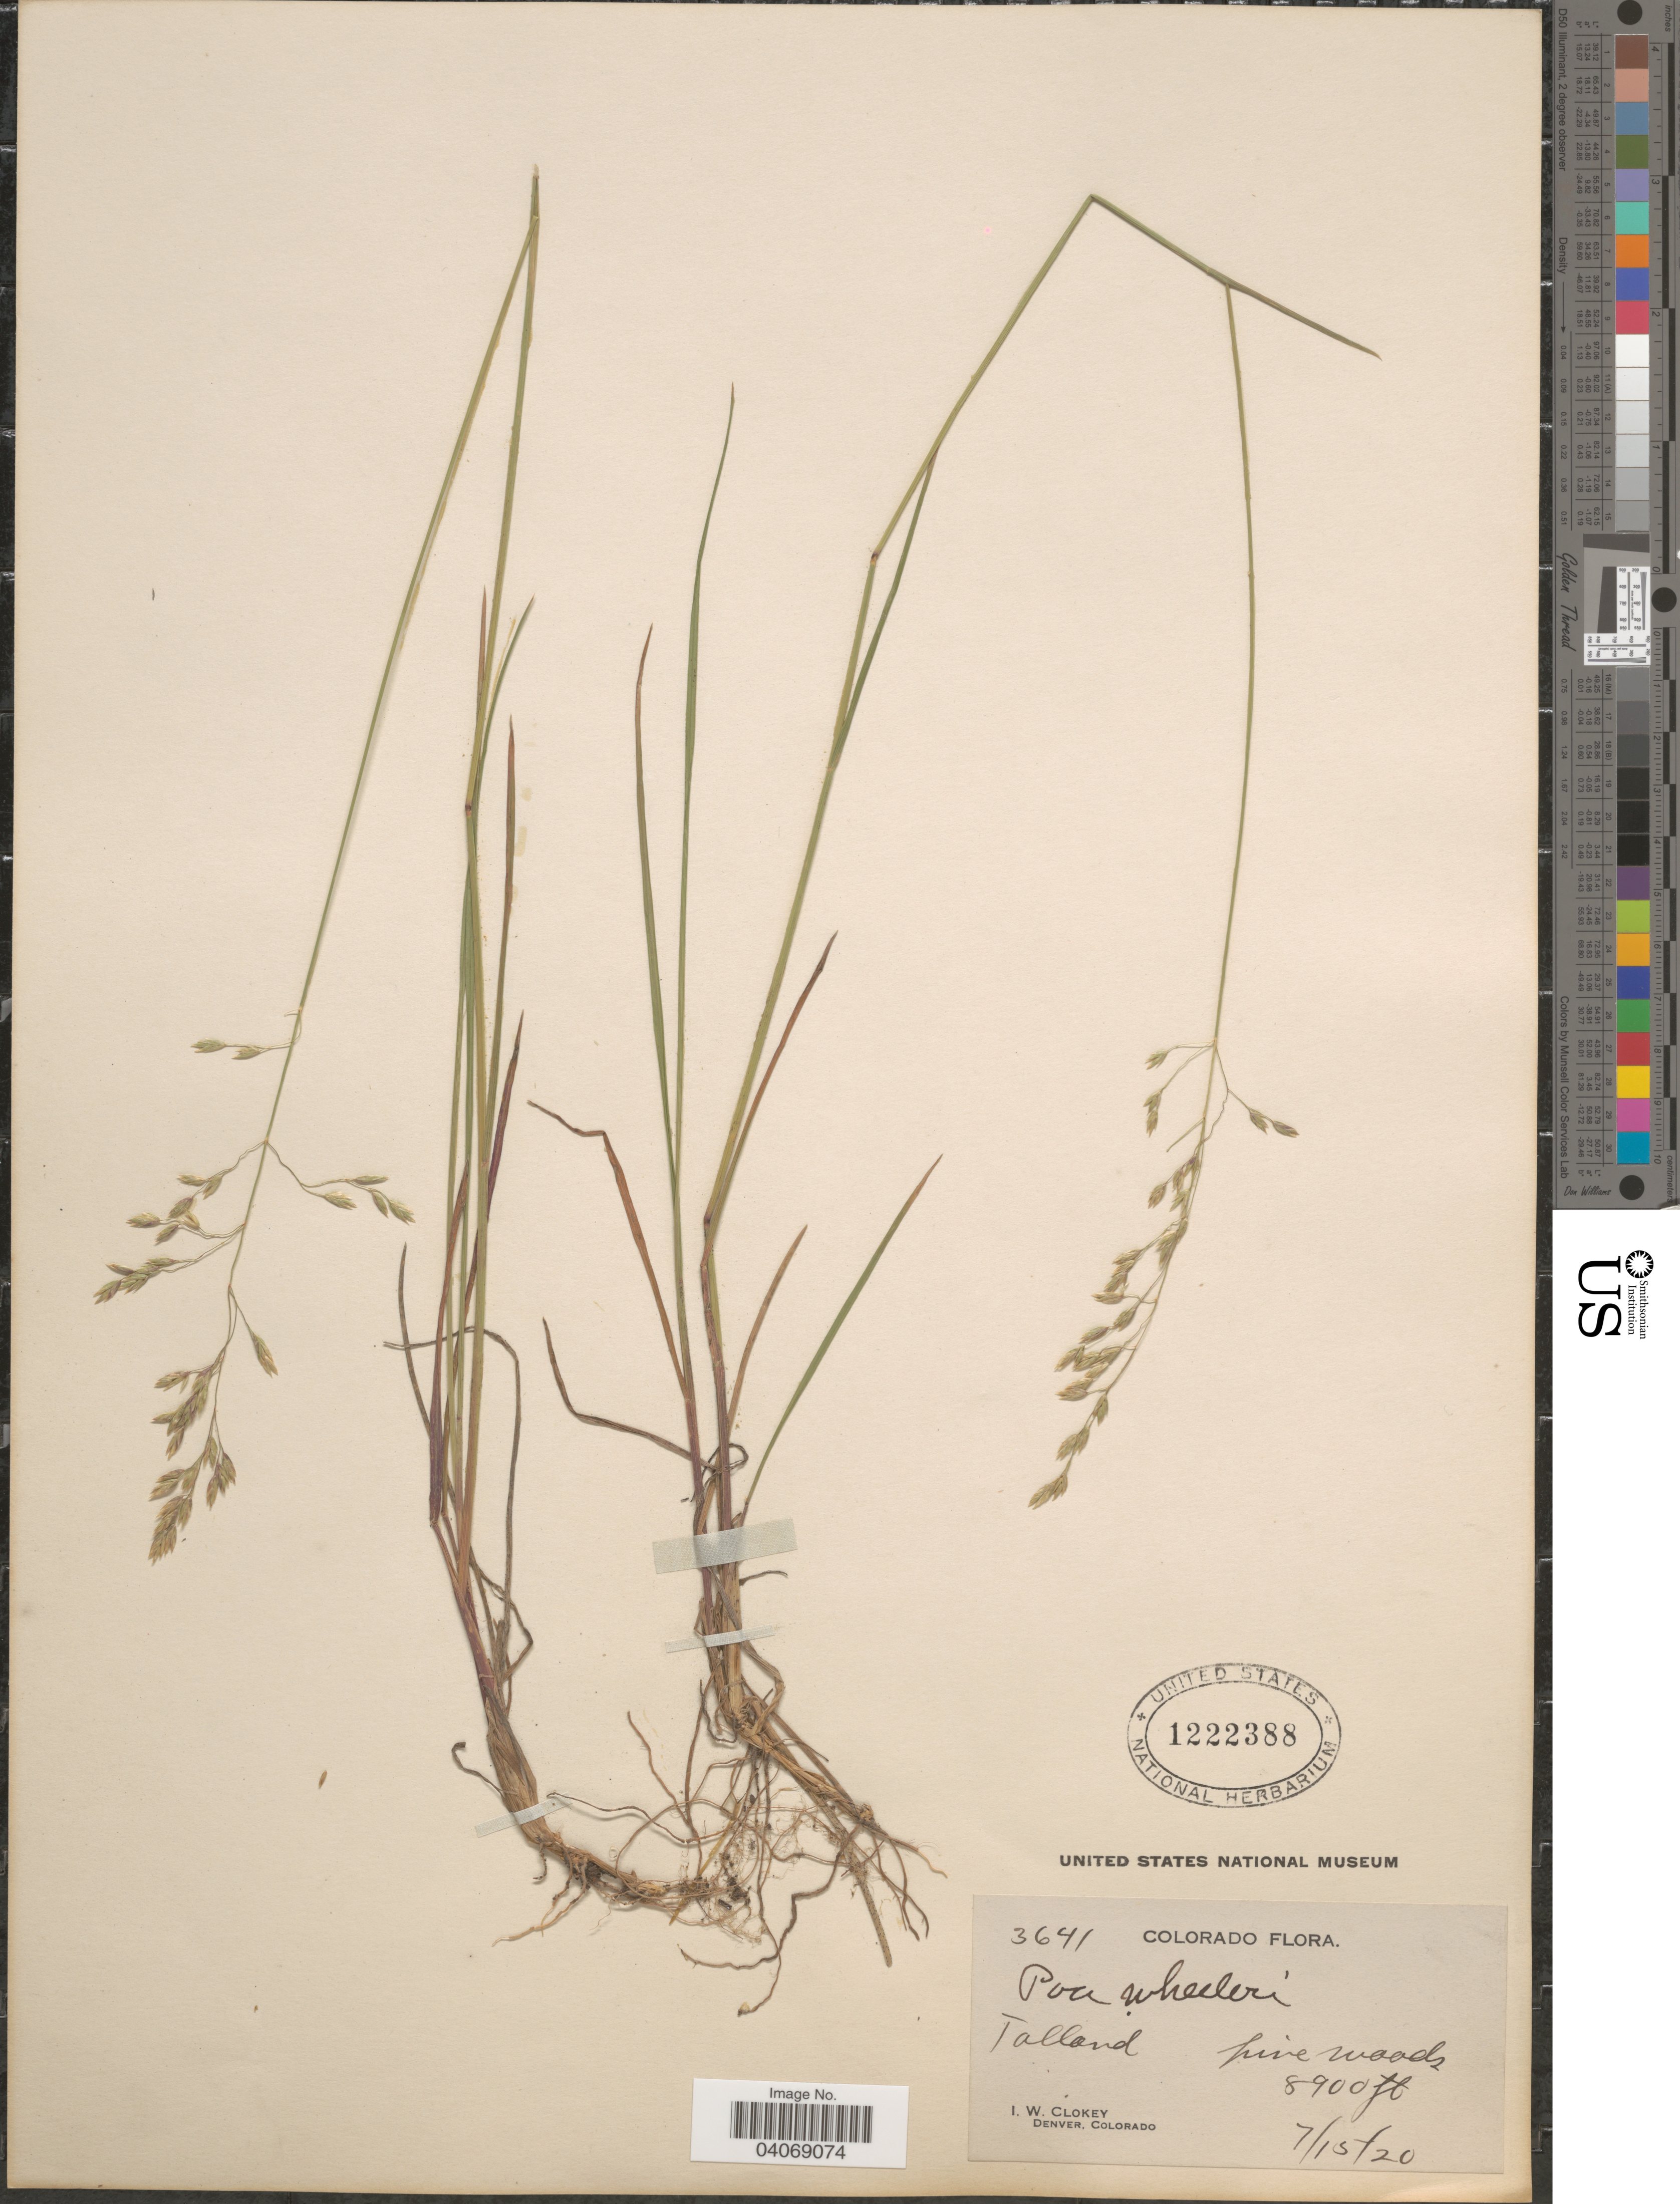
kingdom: Plantae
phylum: Tracheophyta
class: Liliopsida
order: Poales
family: Poaceae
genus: Poa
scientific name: Poa wheeleri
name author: Vasey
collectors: I. W. Clokey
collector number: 3641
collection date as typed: Transcribed d/m/y: 15/7/20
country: United States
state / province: Colorado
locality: Talland. Pine woods.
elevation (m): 2713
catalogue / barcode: US 1222388